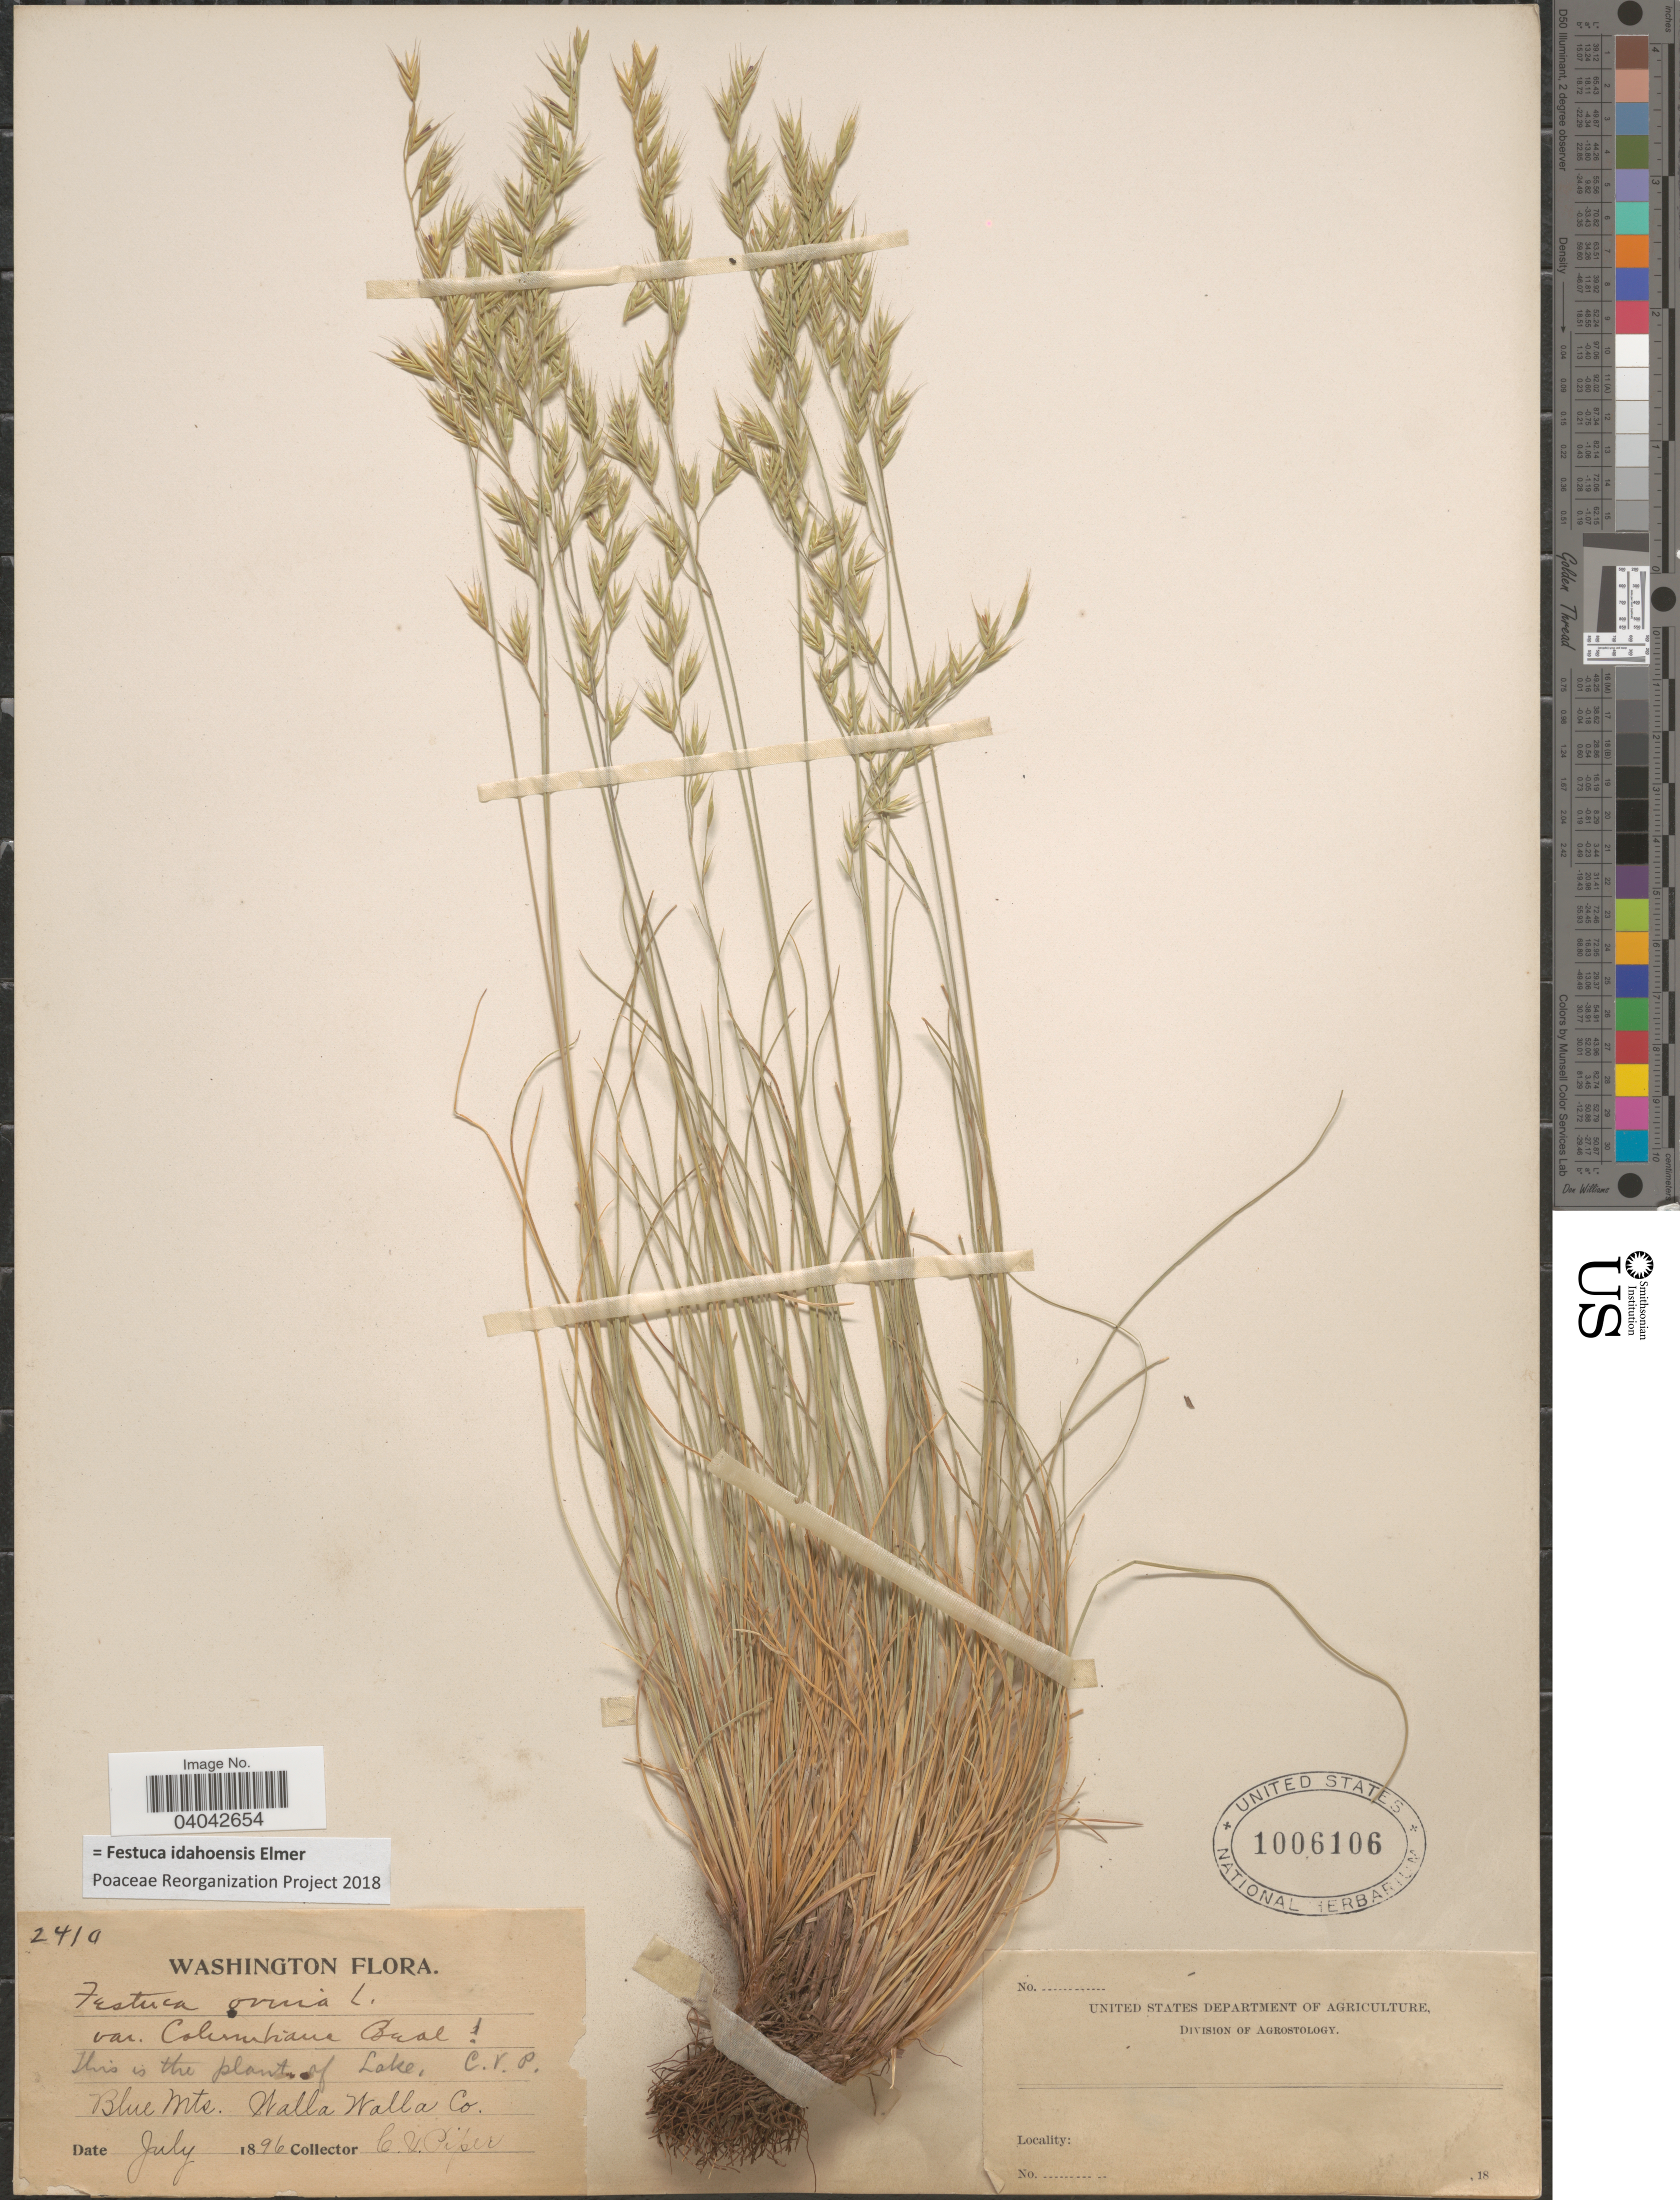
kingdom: Plantae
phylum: Tracheophyta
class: Liliopsida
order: Poales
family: Poaceae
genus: Festuca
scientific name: Festuca idahoensis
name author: Elmer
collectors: C. V. Piper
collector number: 2410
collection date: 1896-07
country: United States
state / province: Washington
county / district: Walla Walla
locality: This is the plant of Lake. Blue Mts. Walla Walla Co.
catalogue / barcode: US 1006106